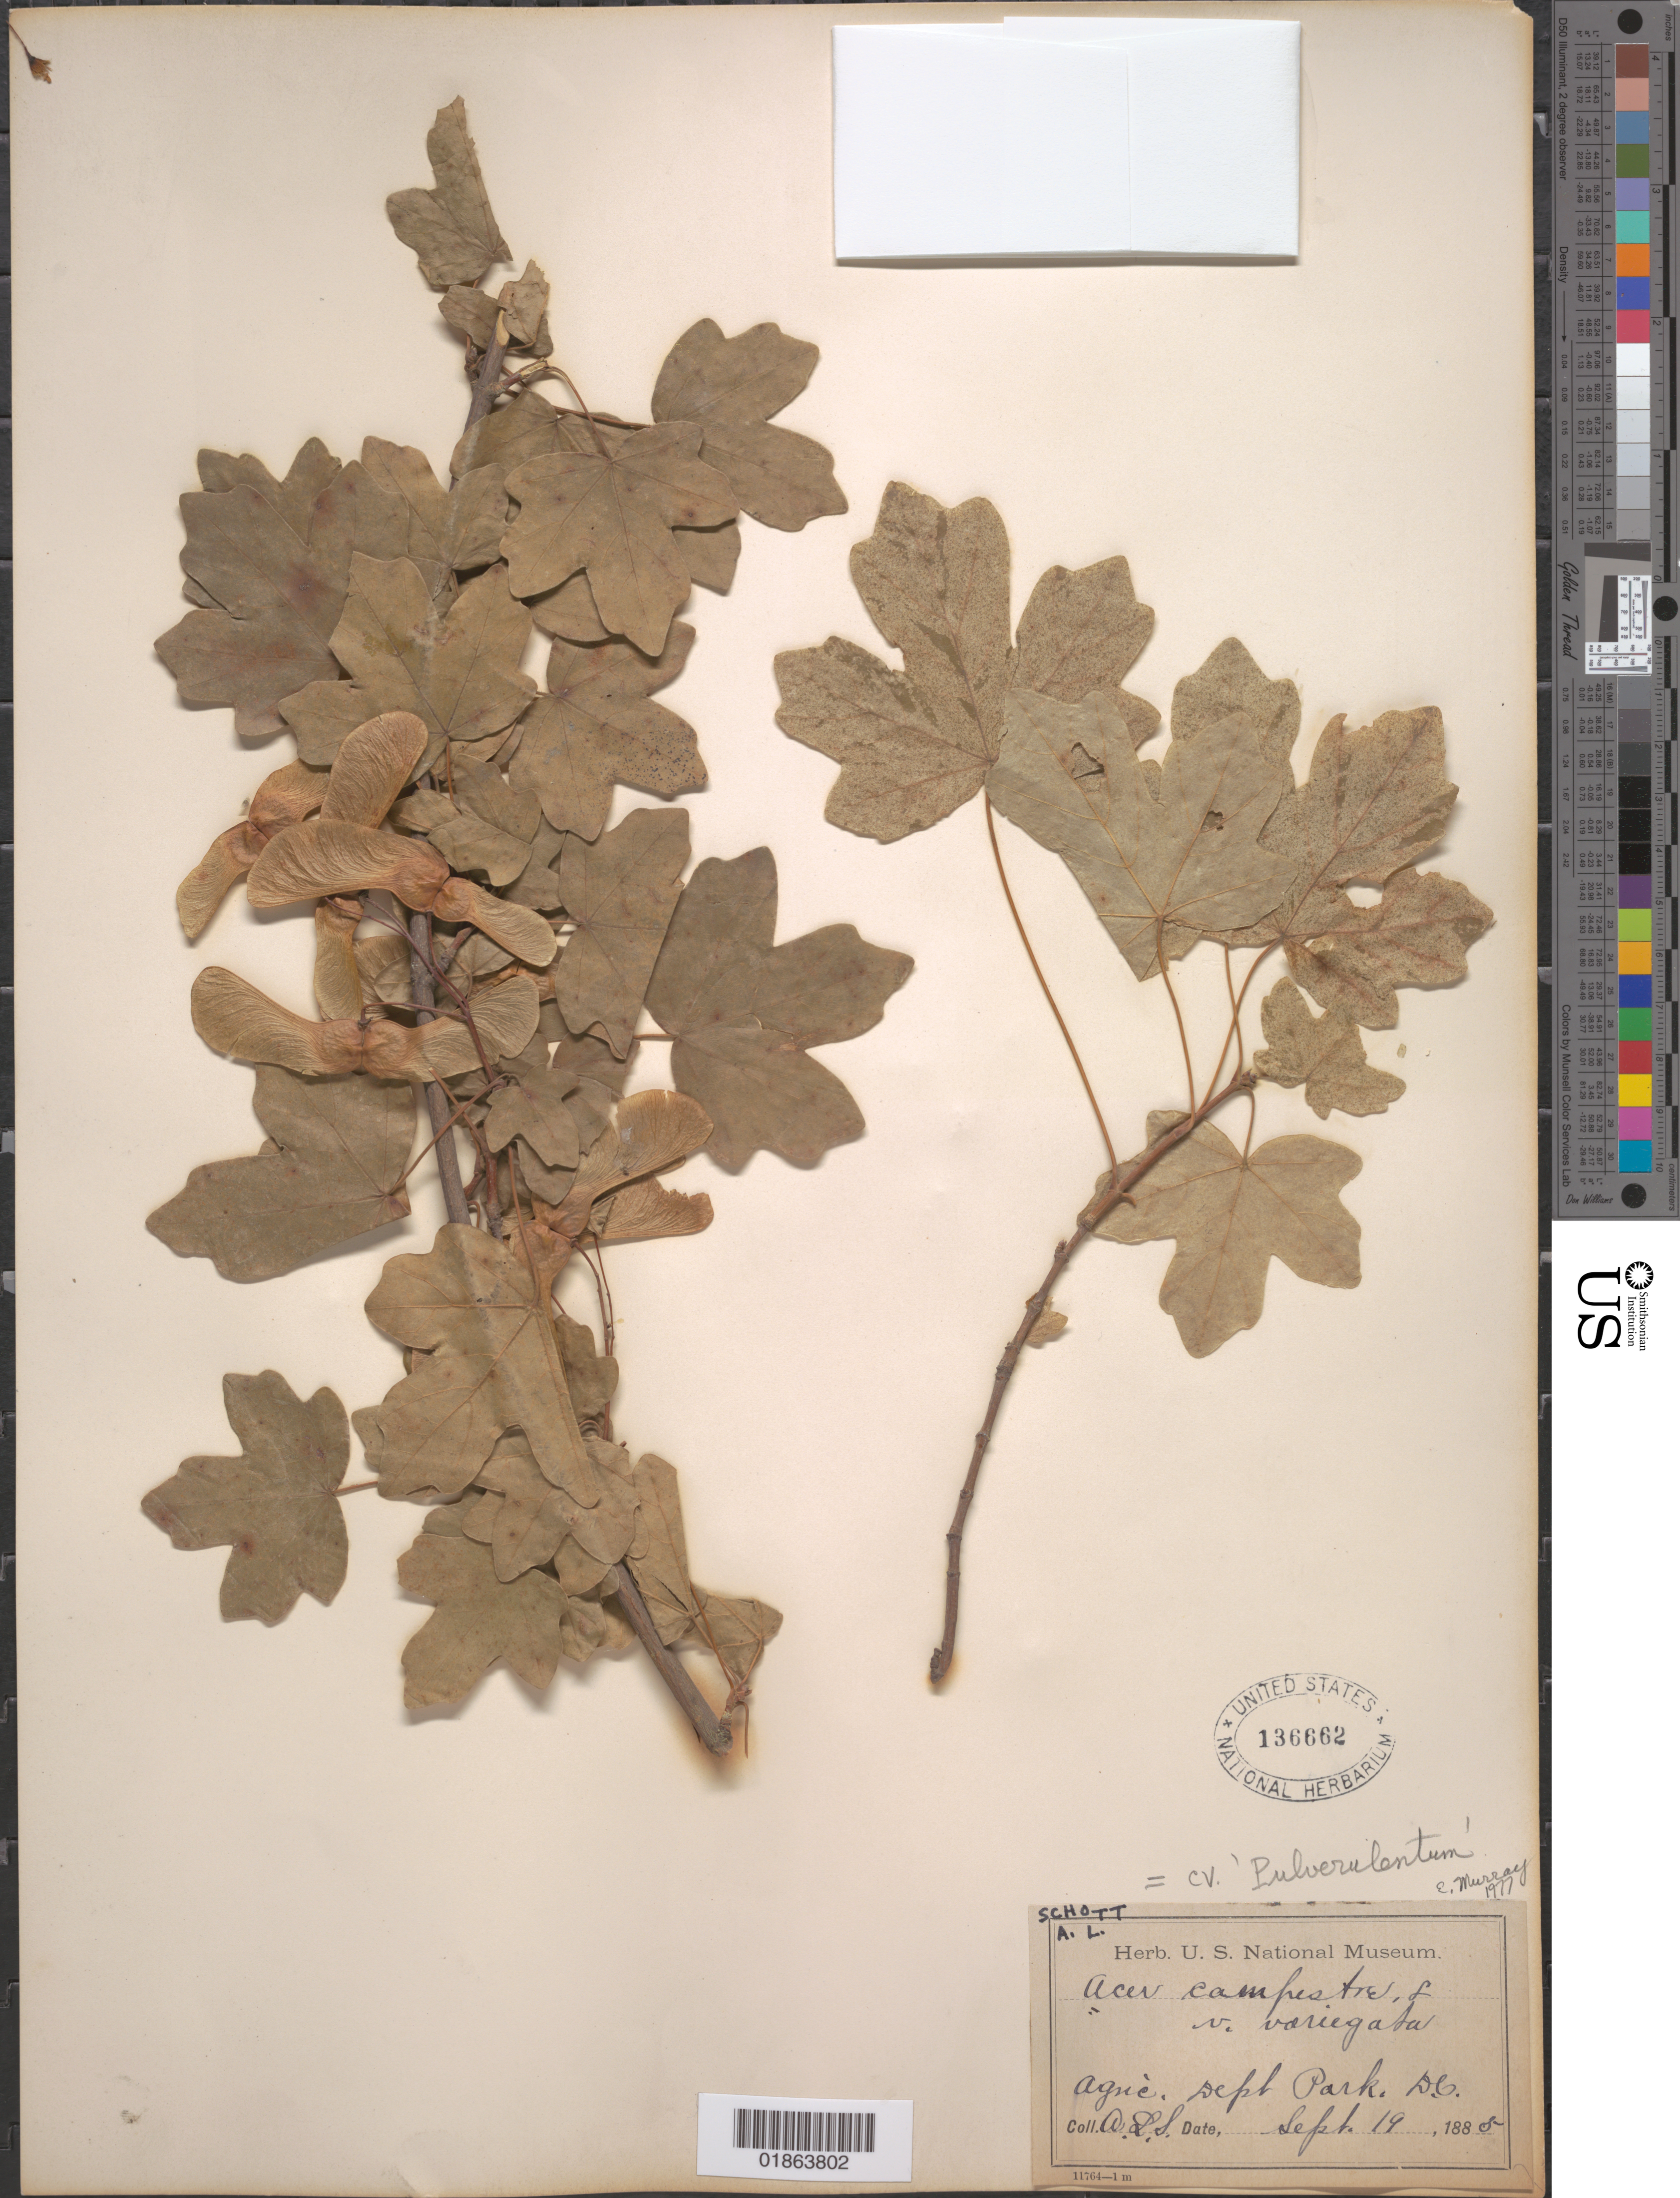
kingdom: Plantae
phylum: Tracheophyta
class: Magnoliopsida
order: Sapindales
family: Sapindaceae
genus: Acer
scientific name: Acer campestre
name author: L.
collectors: A. L. Schott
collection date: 1885-09-19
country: United States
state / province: District of Columbia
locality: Agric. Dept. Park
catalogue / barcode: US 136662